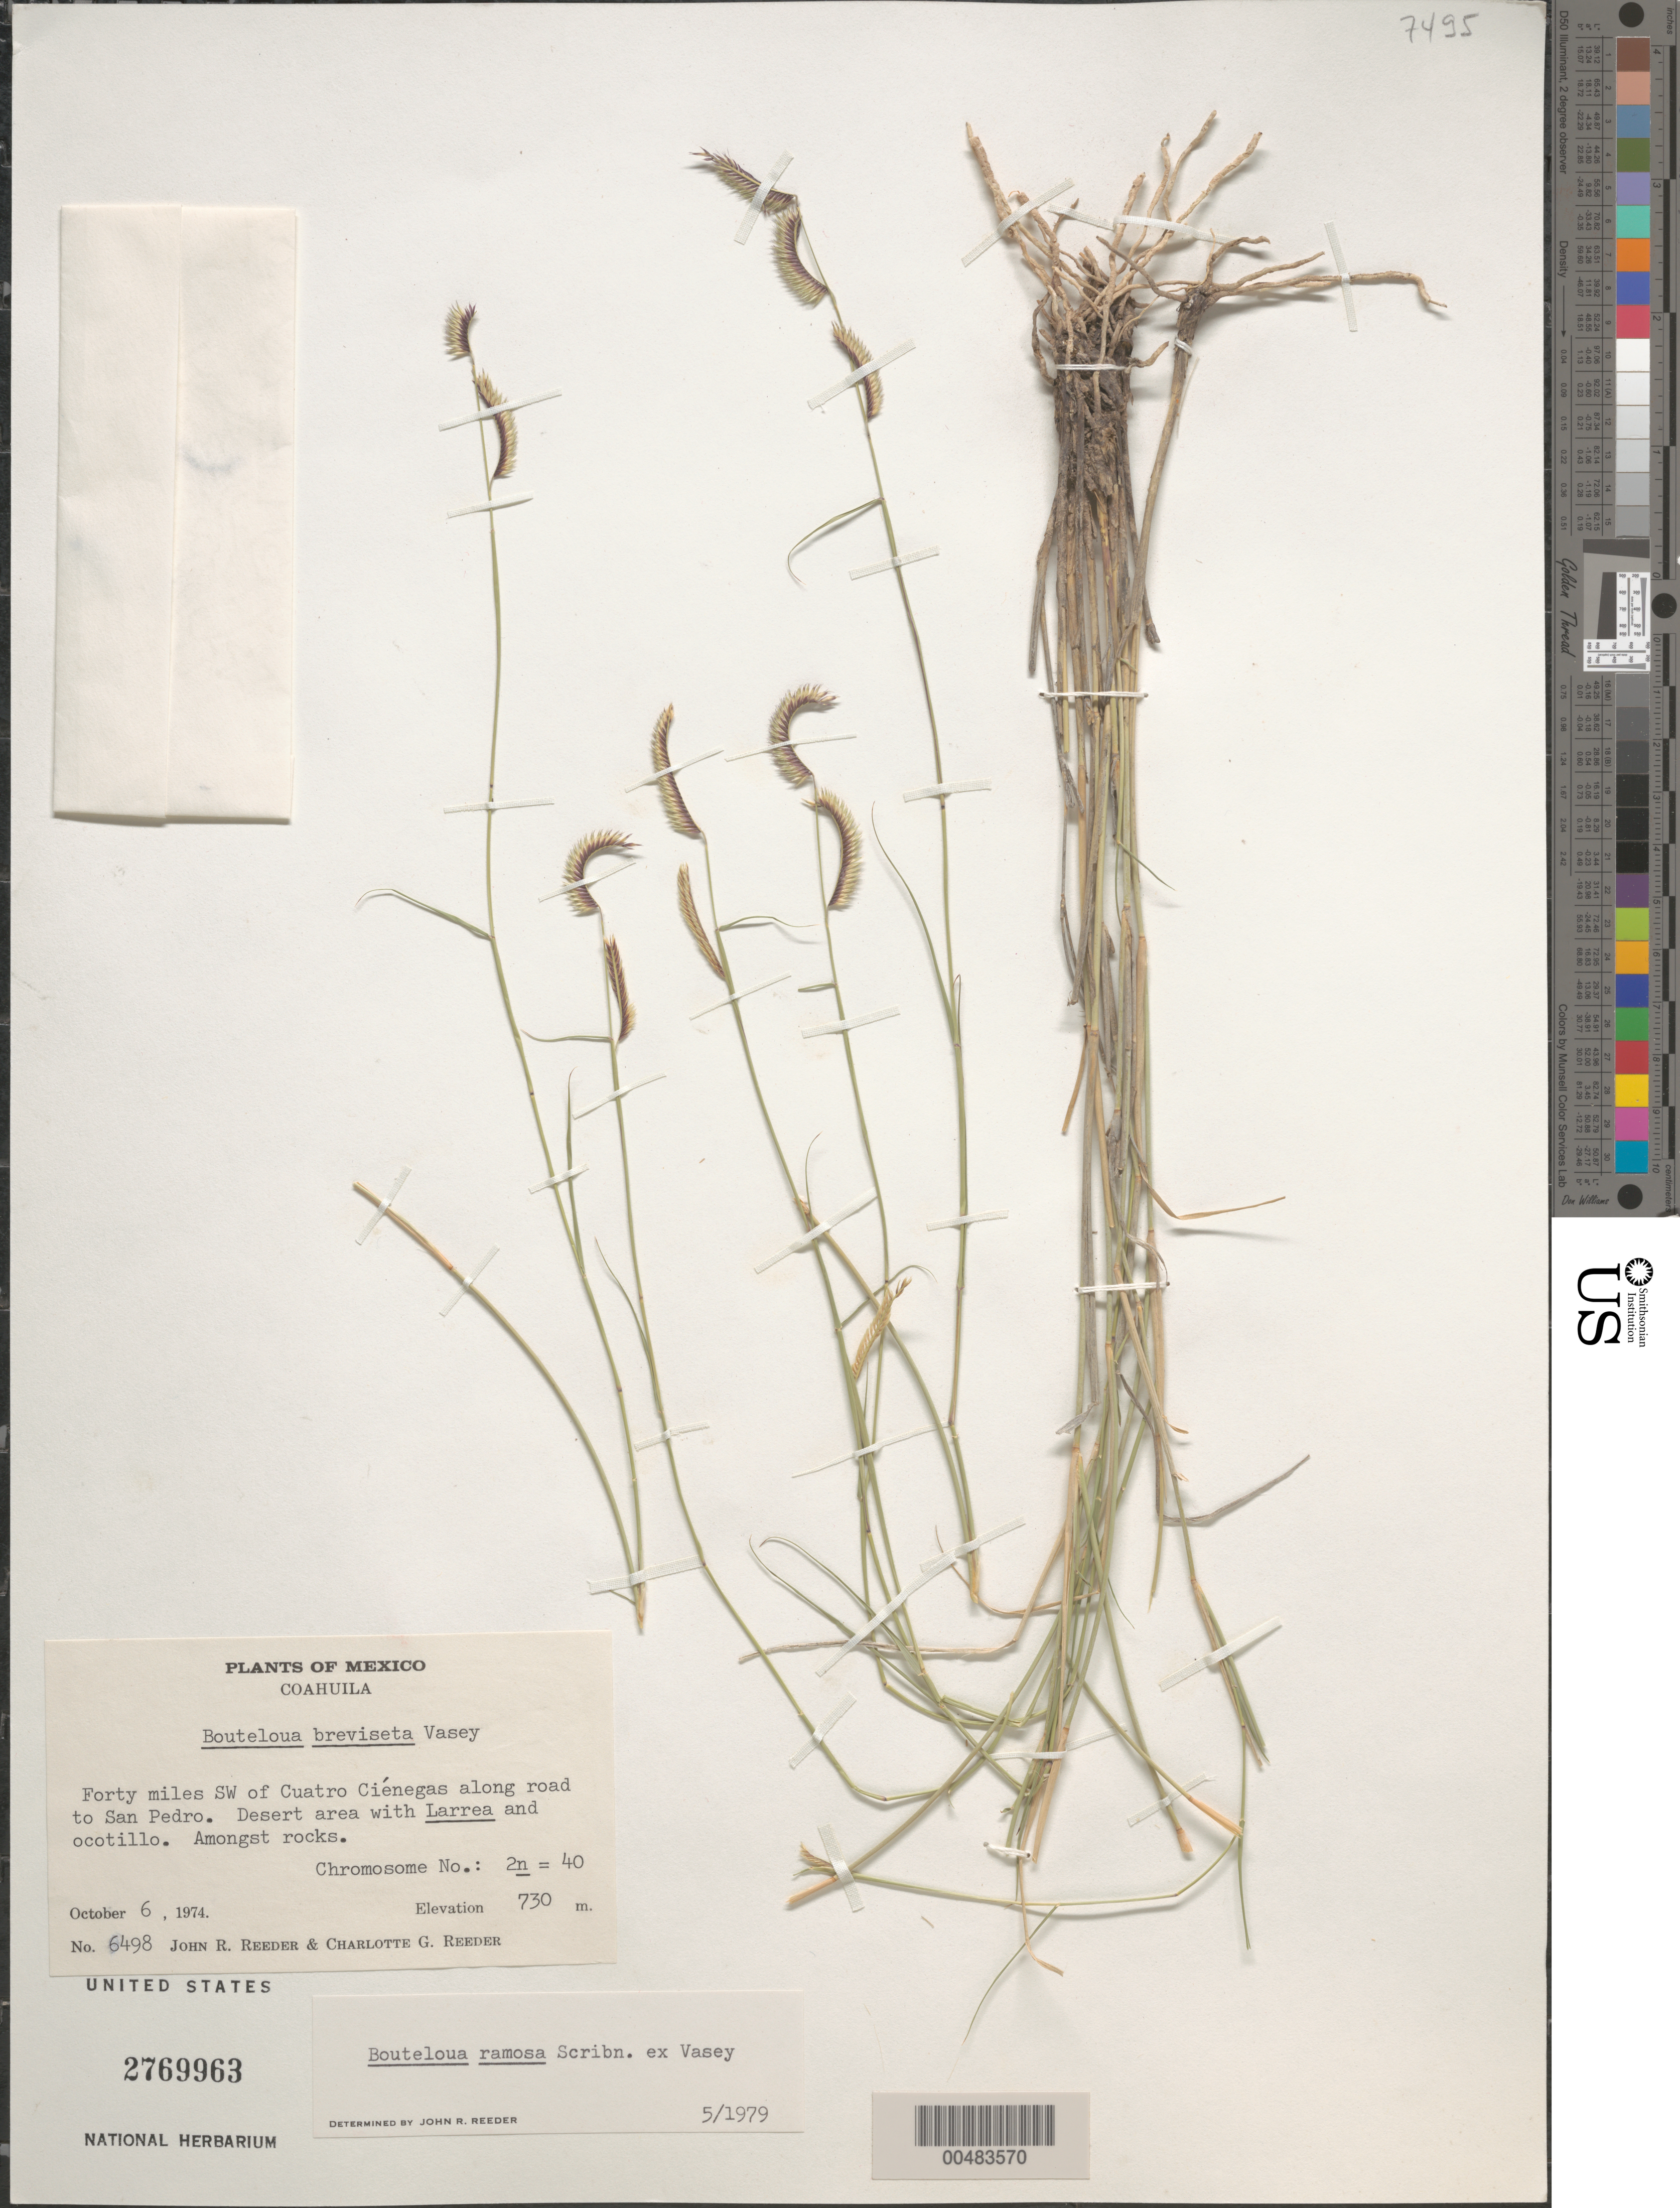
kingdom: Plantae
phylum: Tracheophyta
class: Liliopsida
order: Poales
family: Poaceae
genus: Bouteloua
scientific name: Bouteloua ramosa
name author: Scribn. ex Vasey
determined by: Reeder, J. R., (UNITED STATES)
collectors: J. R. Reeder & C. G. Reeder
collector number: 6498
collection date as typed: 6 Oct 1974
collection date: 1974-10-06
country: Mexico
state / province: Coahuila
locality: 40 mi SW of Cuatro Ciénegas along road to San Pedro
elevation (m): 730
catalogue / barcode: US 2769963